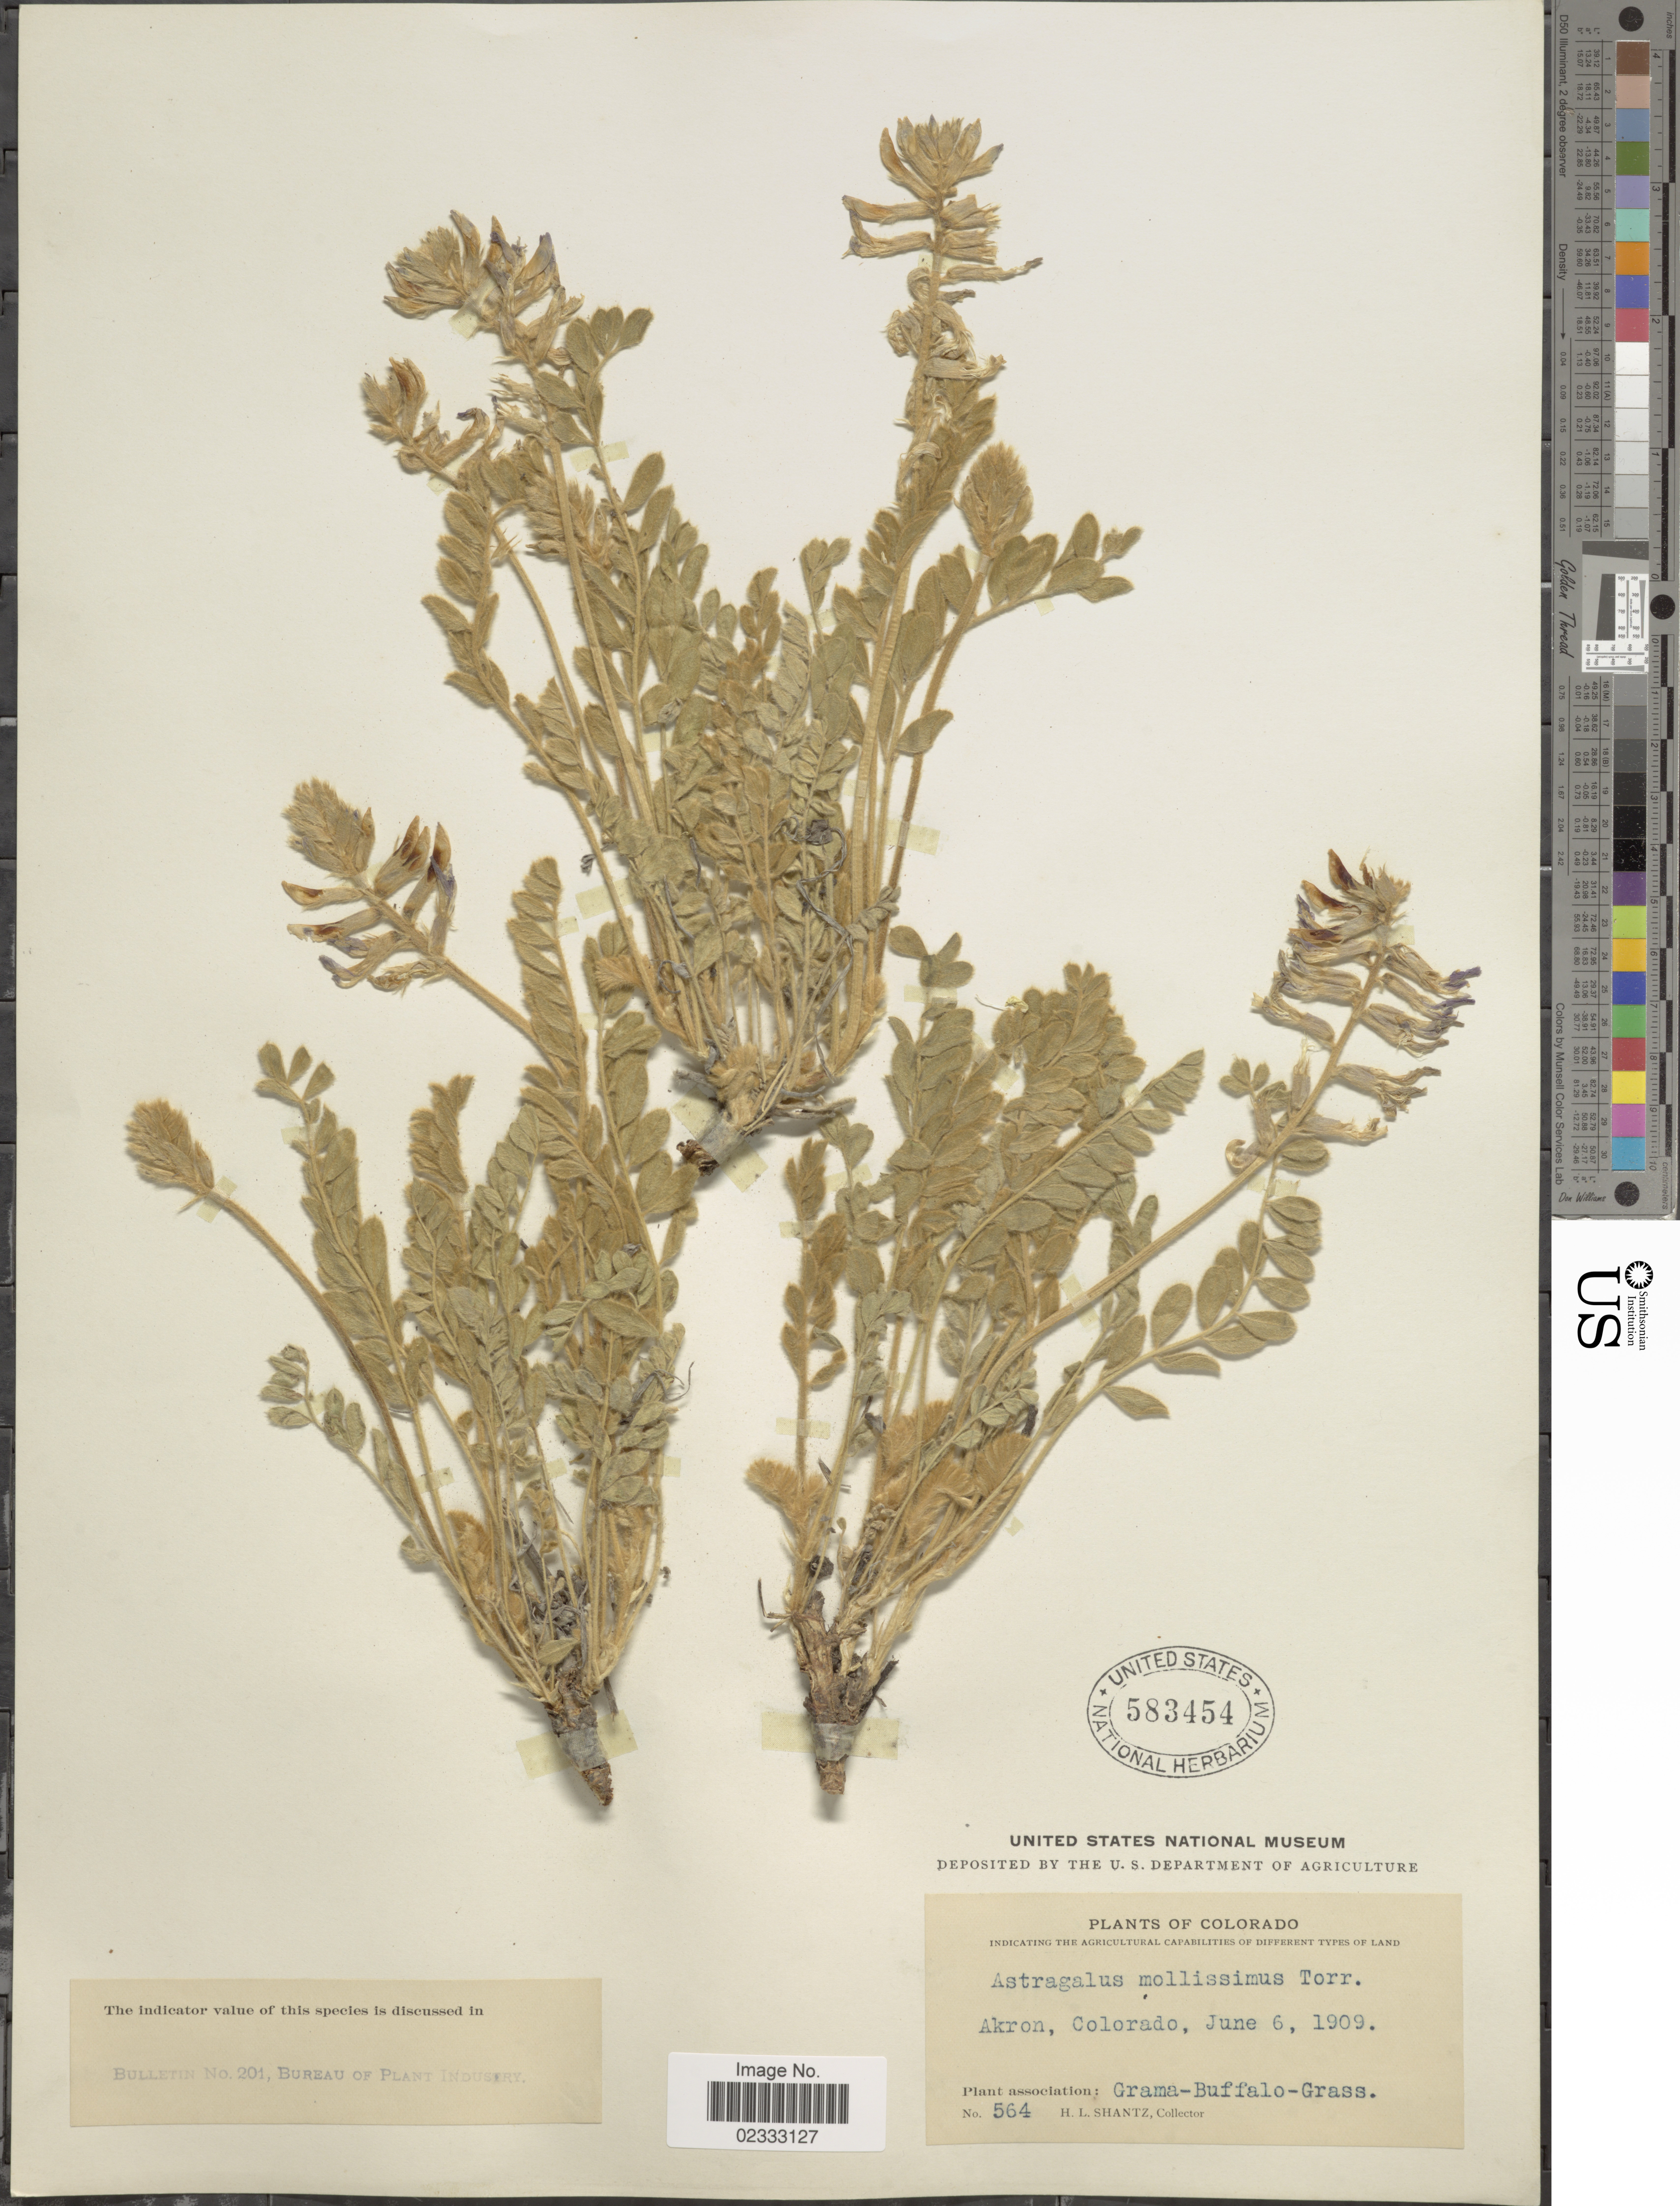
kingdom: Plantae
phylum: Tracheophyta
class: Magnoliopsida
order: Fabales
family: Fabaceae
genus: Astragalus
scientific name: Astragalus mollissimus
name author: Torr.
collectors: H. Shantz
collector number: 564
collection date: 1909-06-06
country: United States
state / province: Colorado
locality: Colorado, Akron, Colorado. Grama-Buffalo-Grass.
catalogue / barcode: US 583454